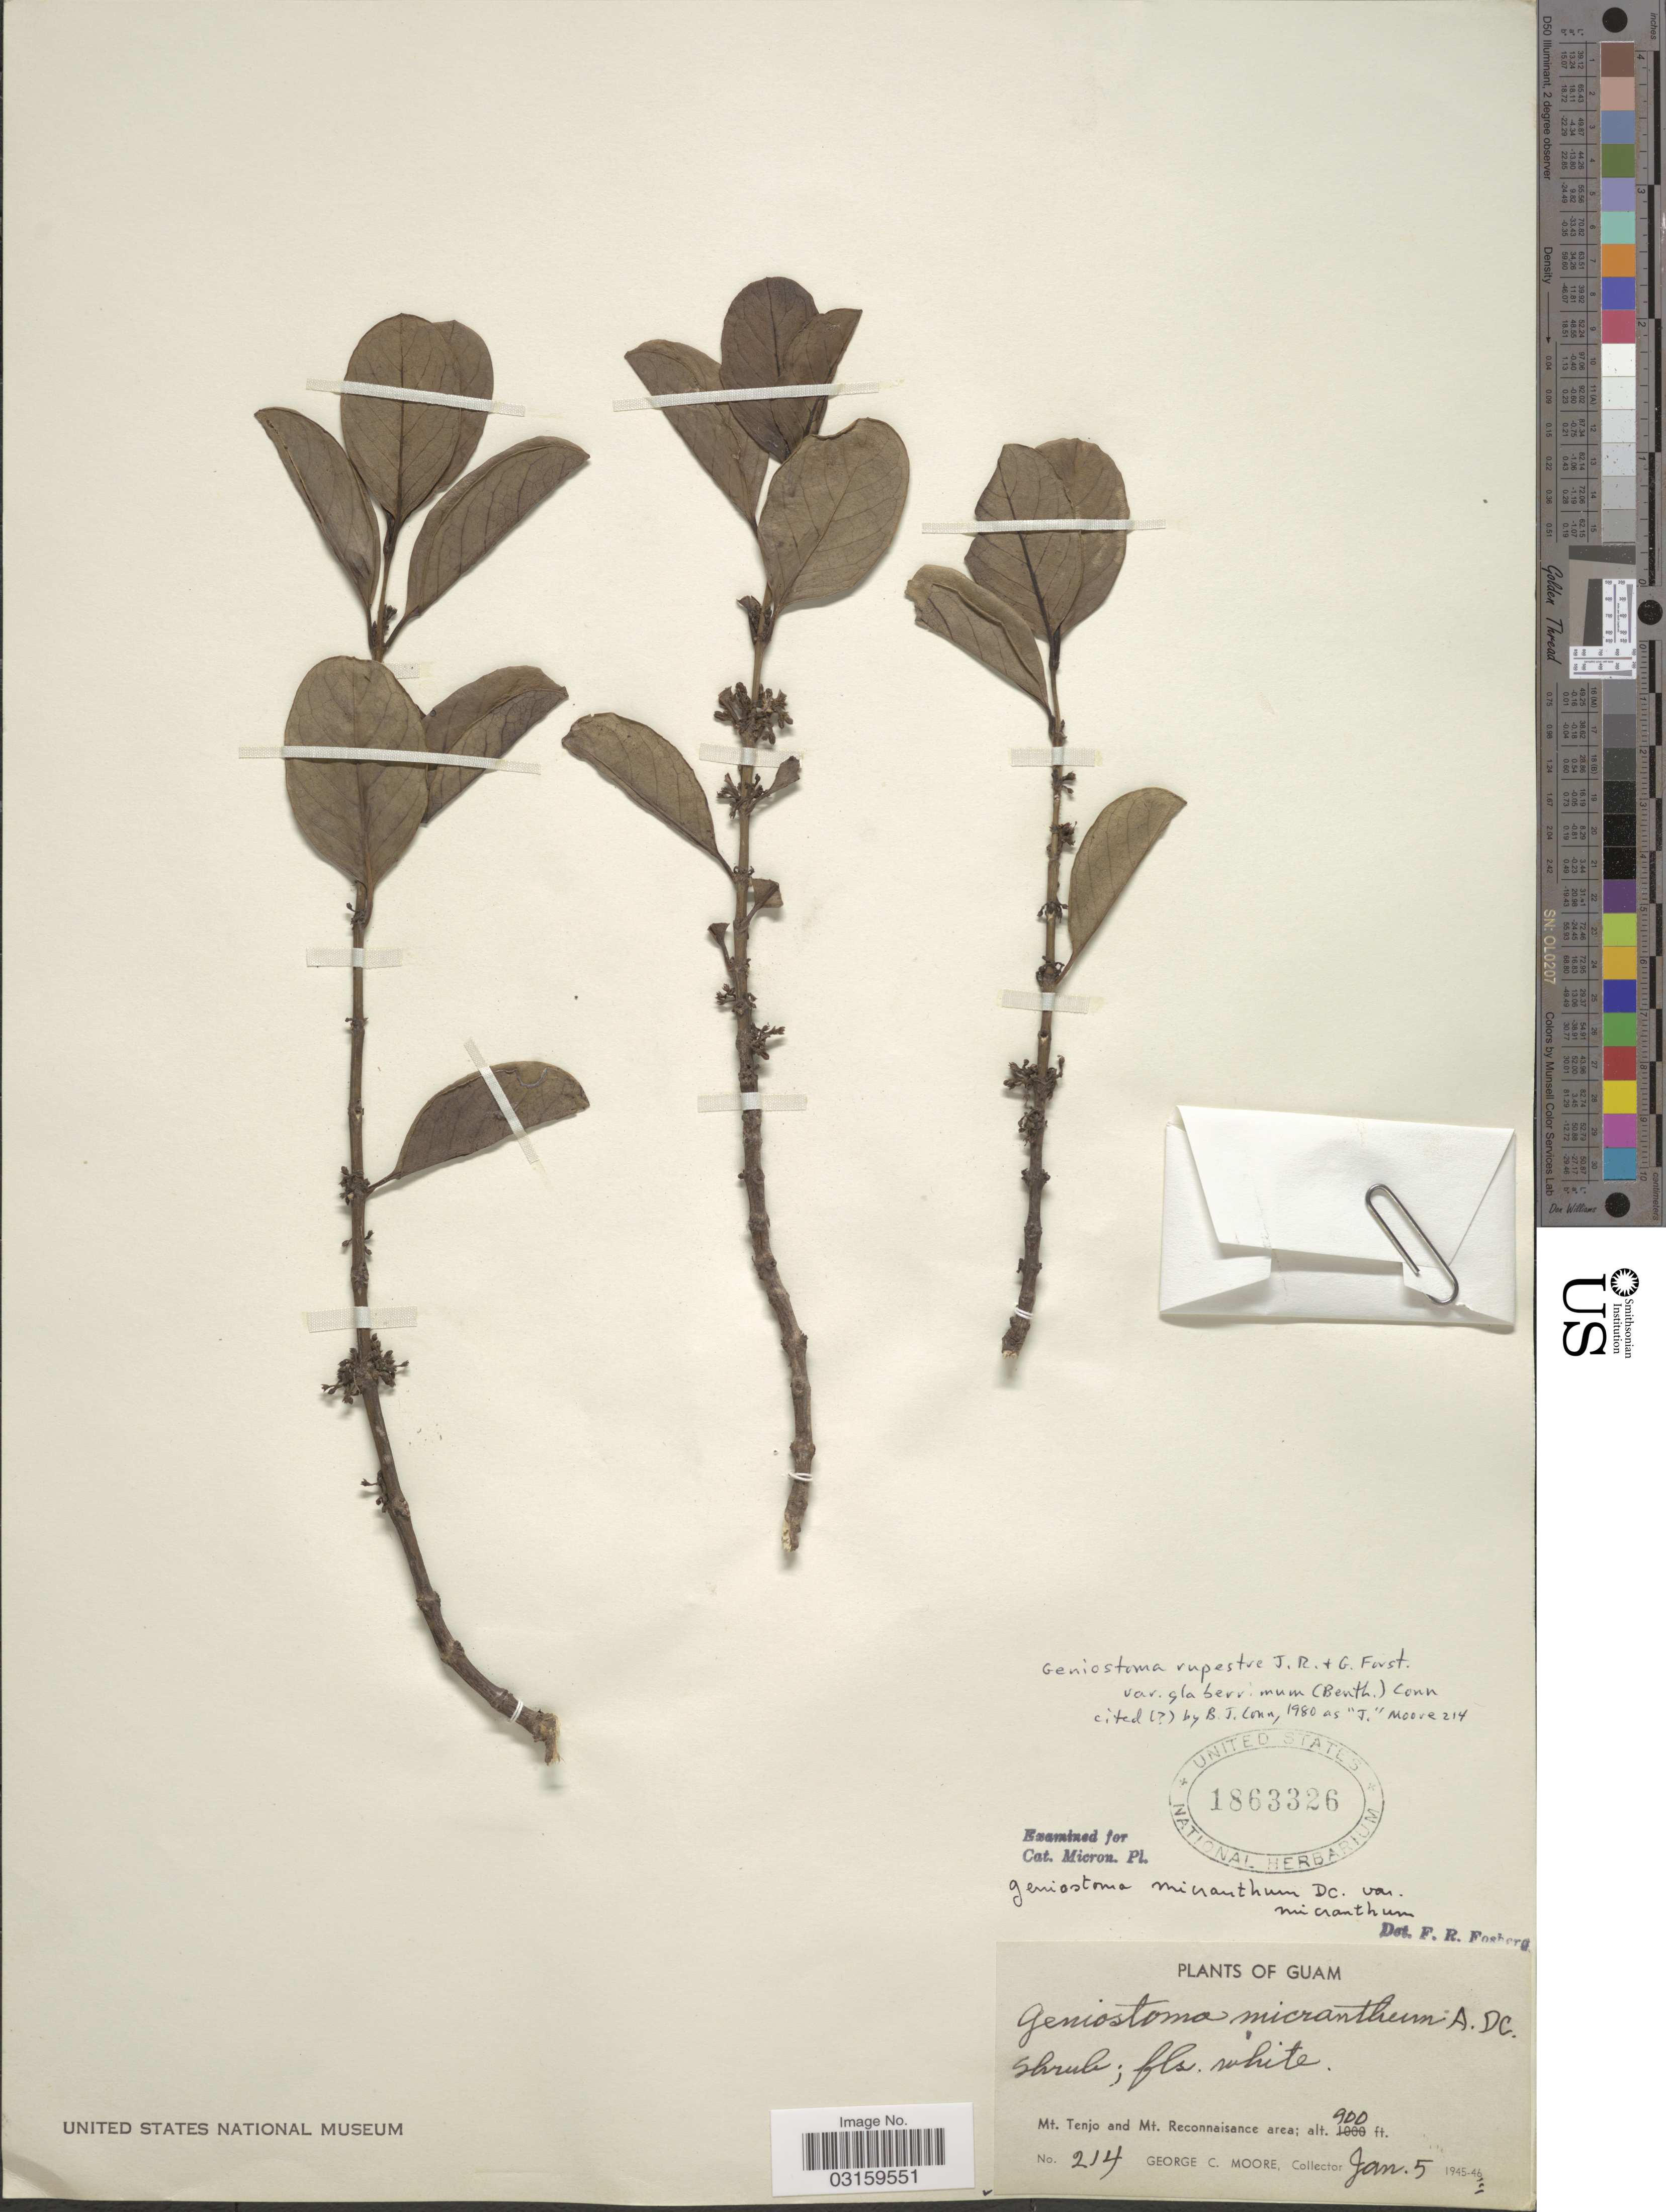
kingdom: Plantae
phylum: Tracheophyta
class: Magnoliopsida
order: Gentianales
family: Loganiaceae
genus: Geniostoma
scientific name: Geniostoma rupestre var. glaberrimum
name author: J.R. Forst. & G. Forst.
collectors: G. C. Moore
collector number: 214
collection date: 1946-01-05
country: Guam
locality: Mt. Tenjo and Mt. Reconnaisance area.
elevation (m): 274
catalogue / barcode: US 1863326